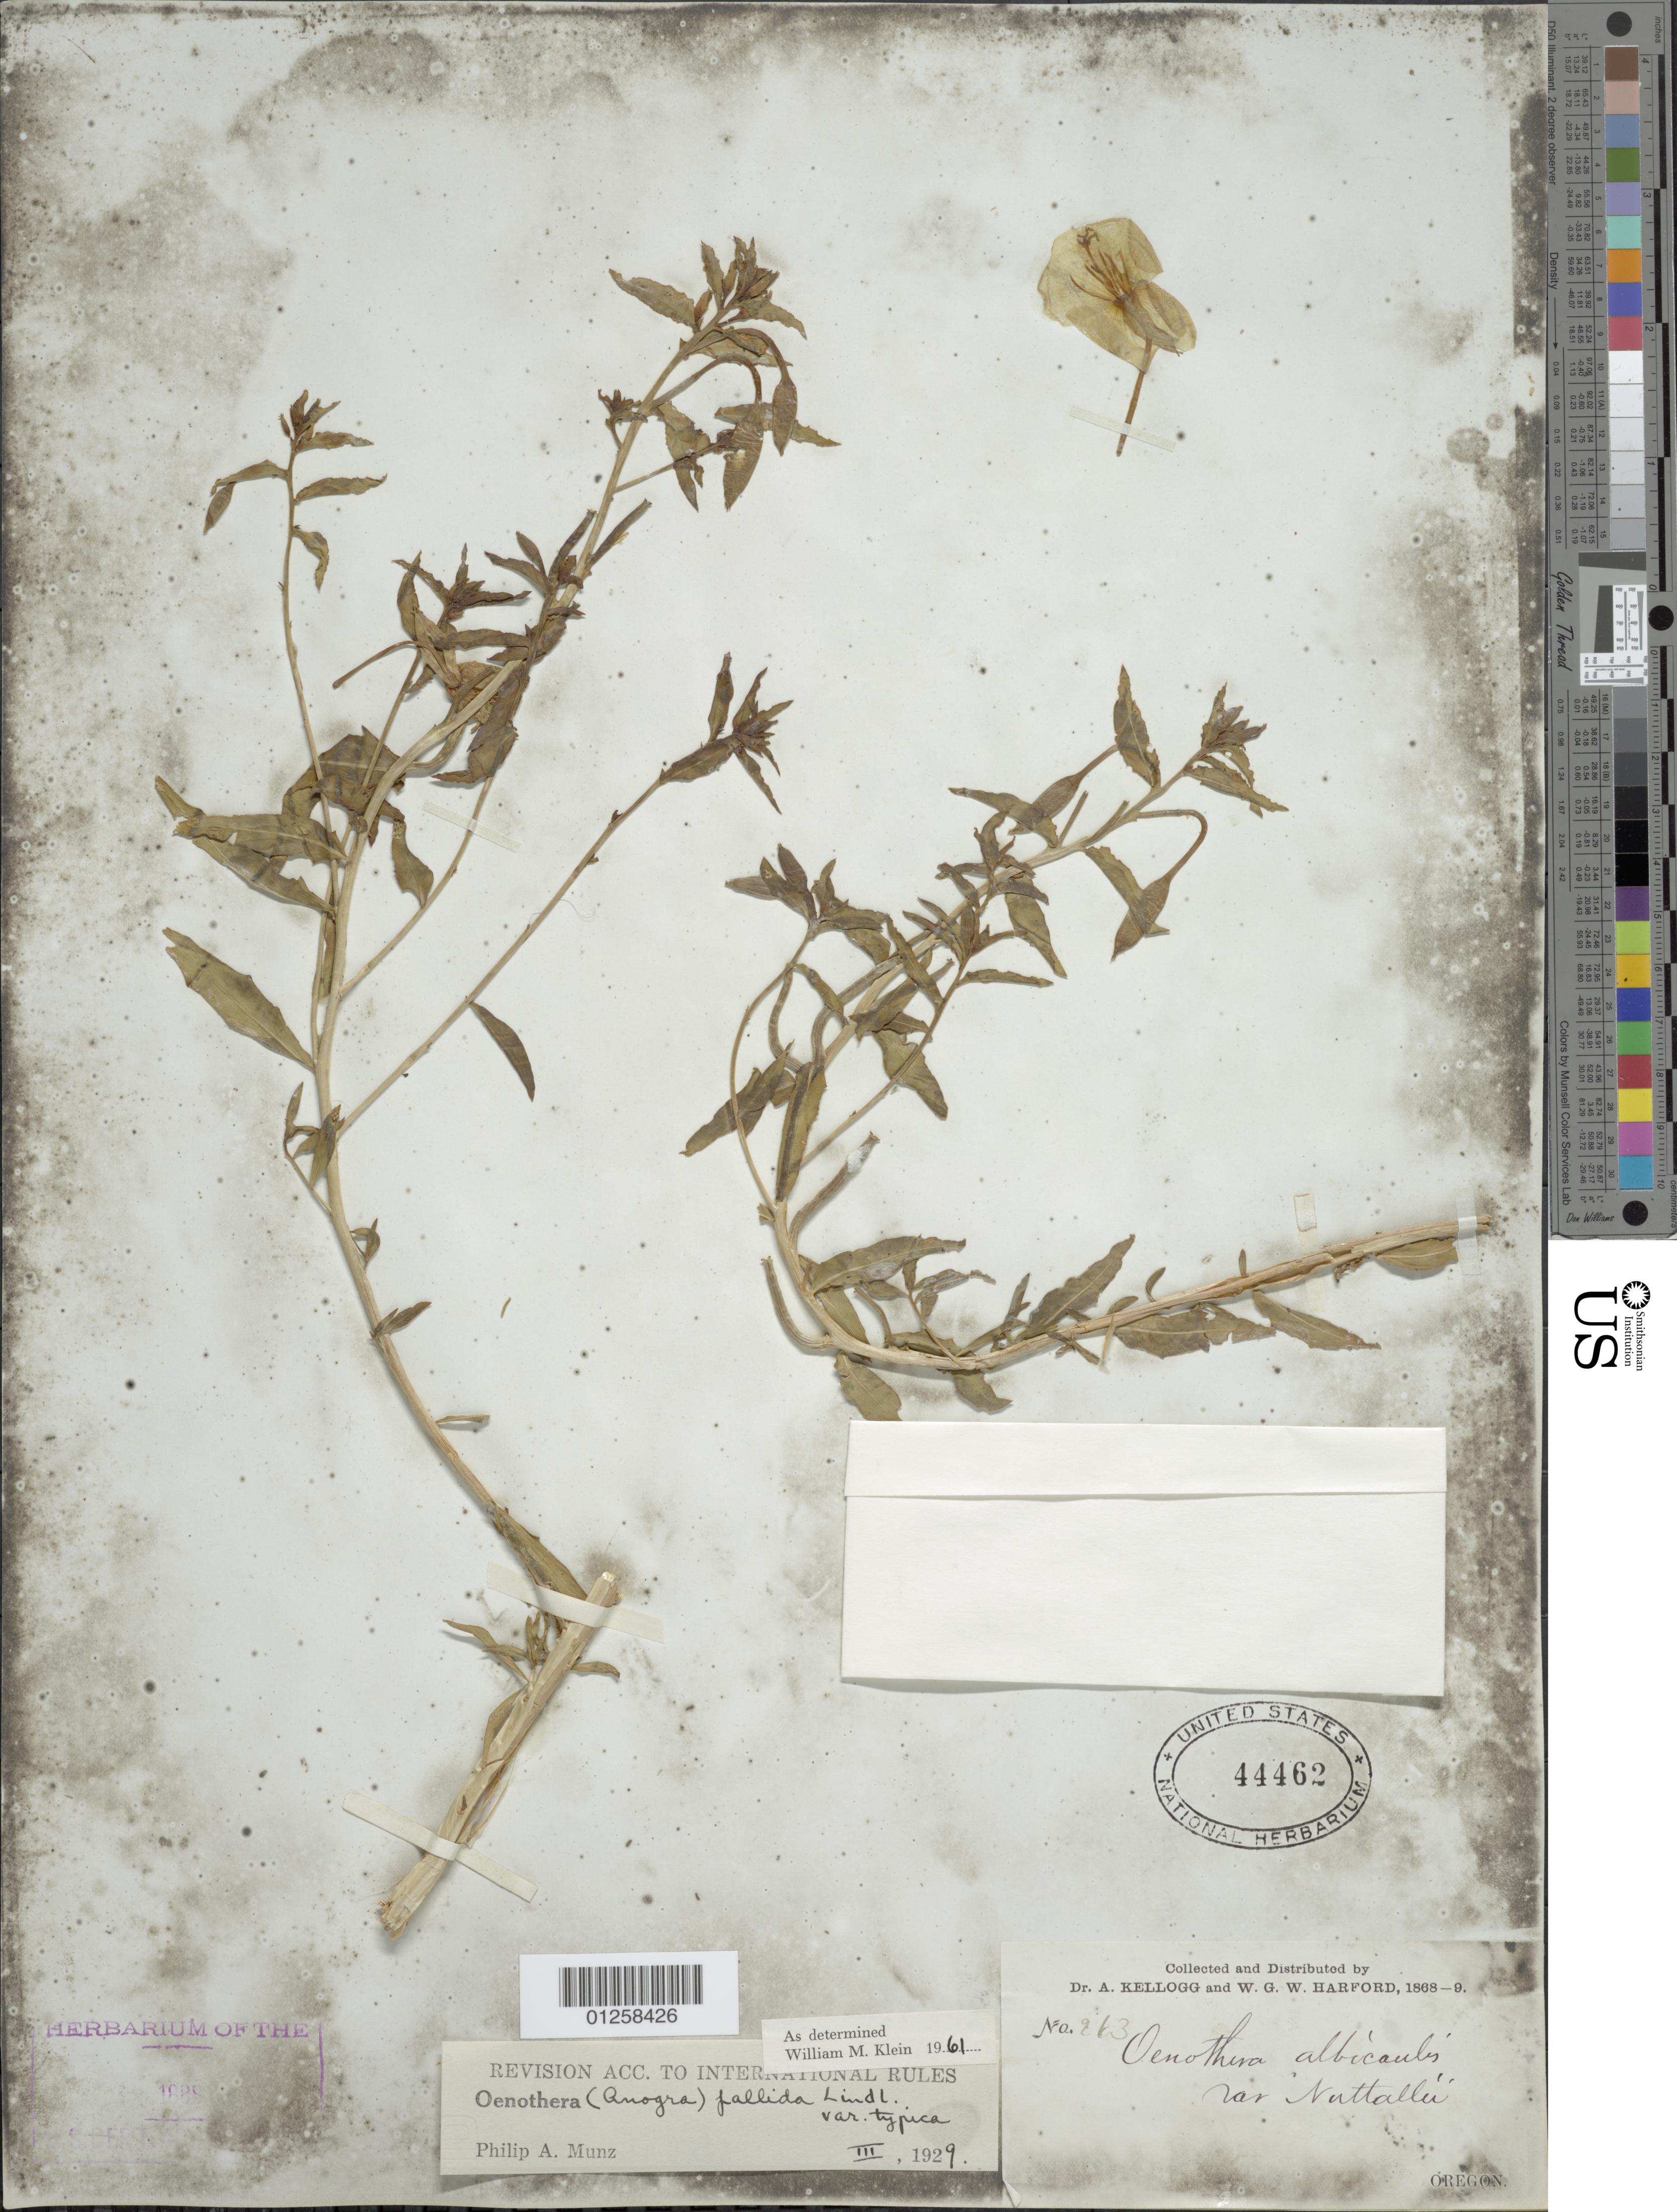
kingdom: Plantae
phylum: Tracheophyta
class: Magnoliopsida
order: Myrtales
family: Onagraceae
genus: Oenothera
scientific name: Oenothera pallida subsp. pallida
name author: Lindl.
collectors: A. Kellog & W. G. W. Harford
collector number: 263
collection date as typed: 1868 - 1869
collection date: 1868/1869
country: United States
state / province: Oregon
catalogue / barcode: US 44462